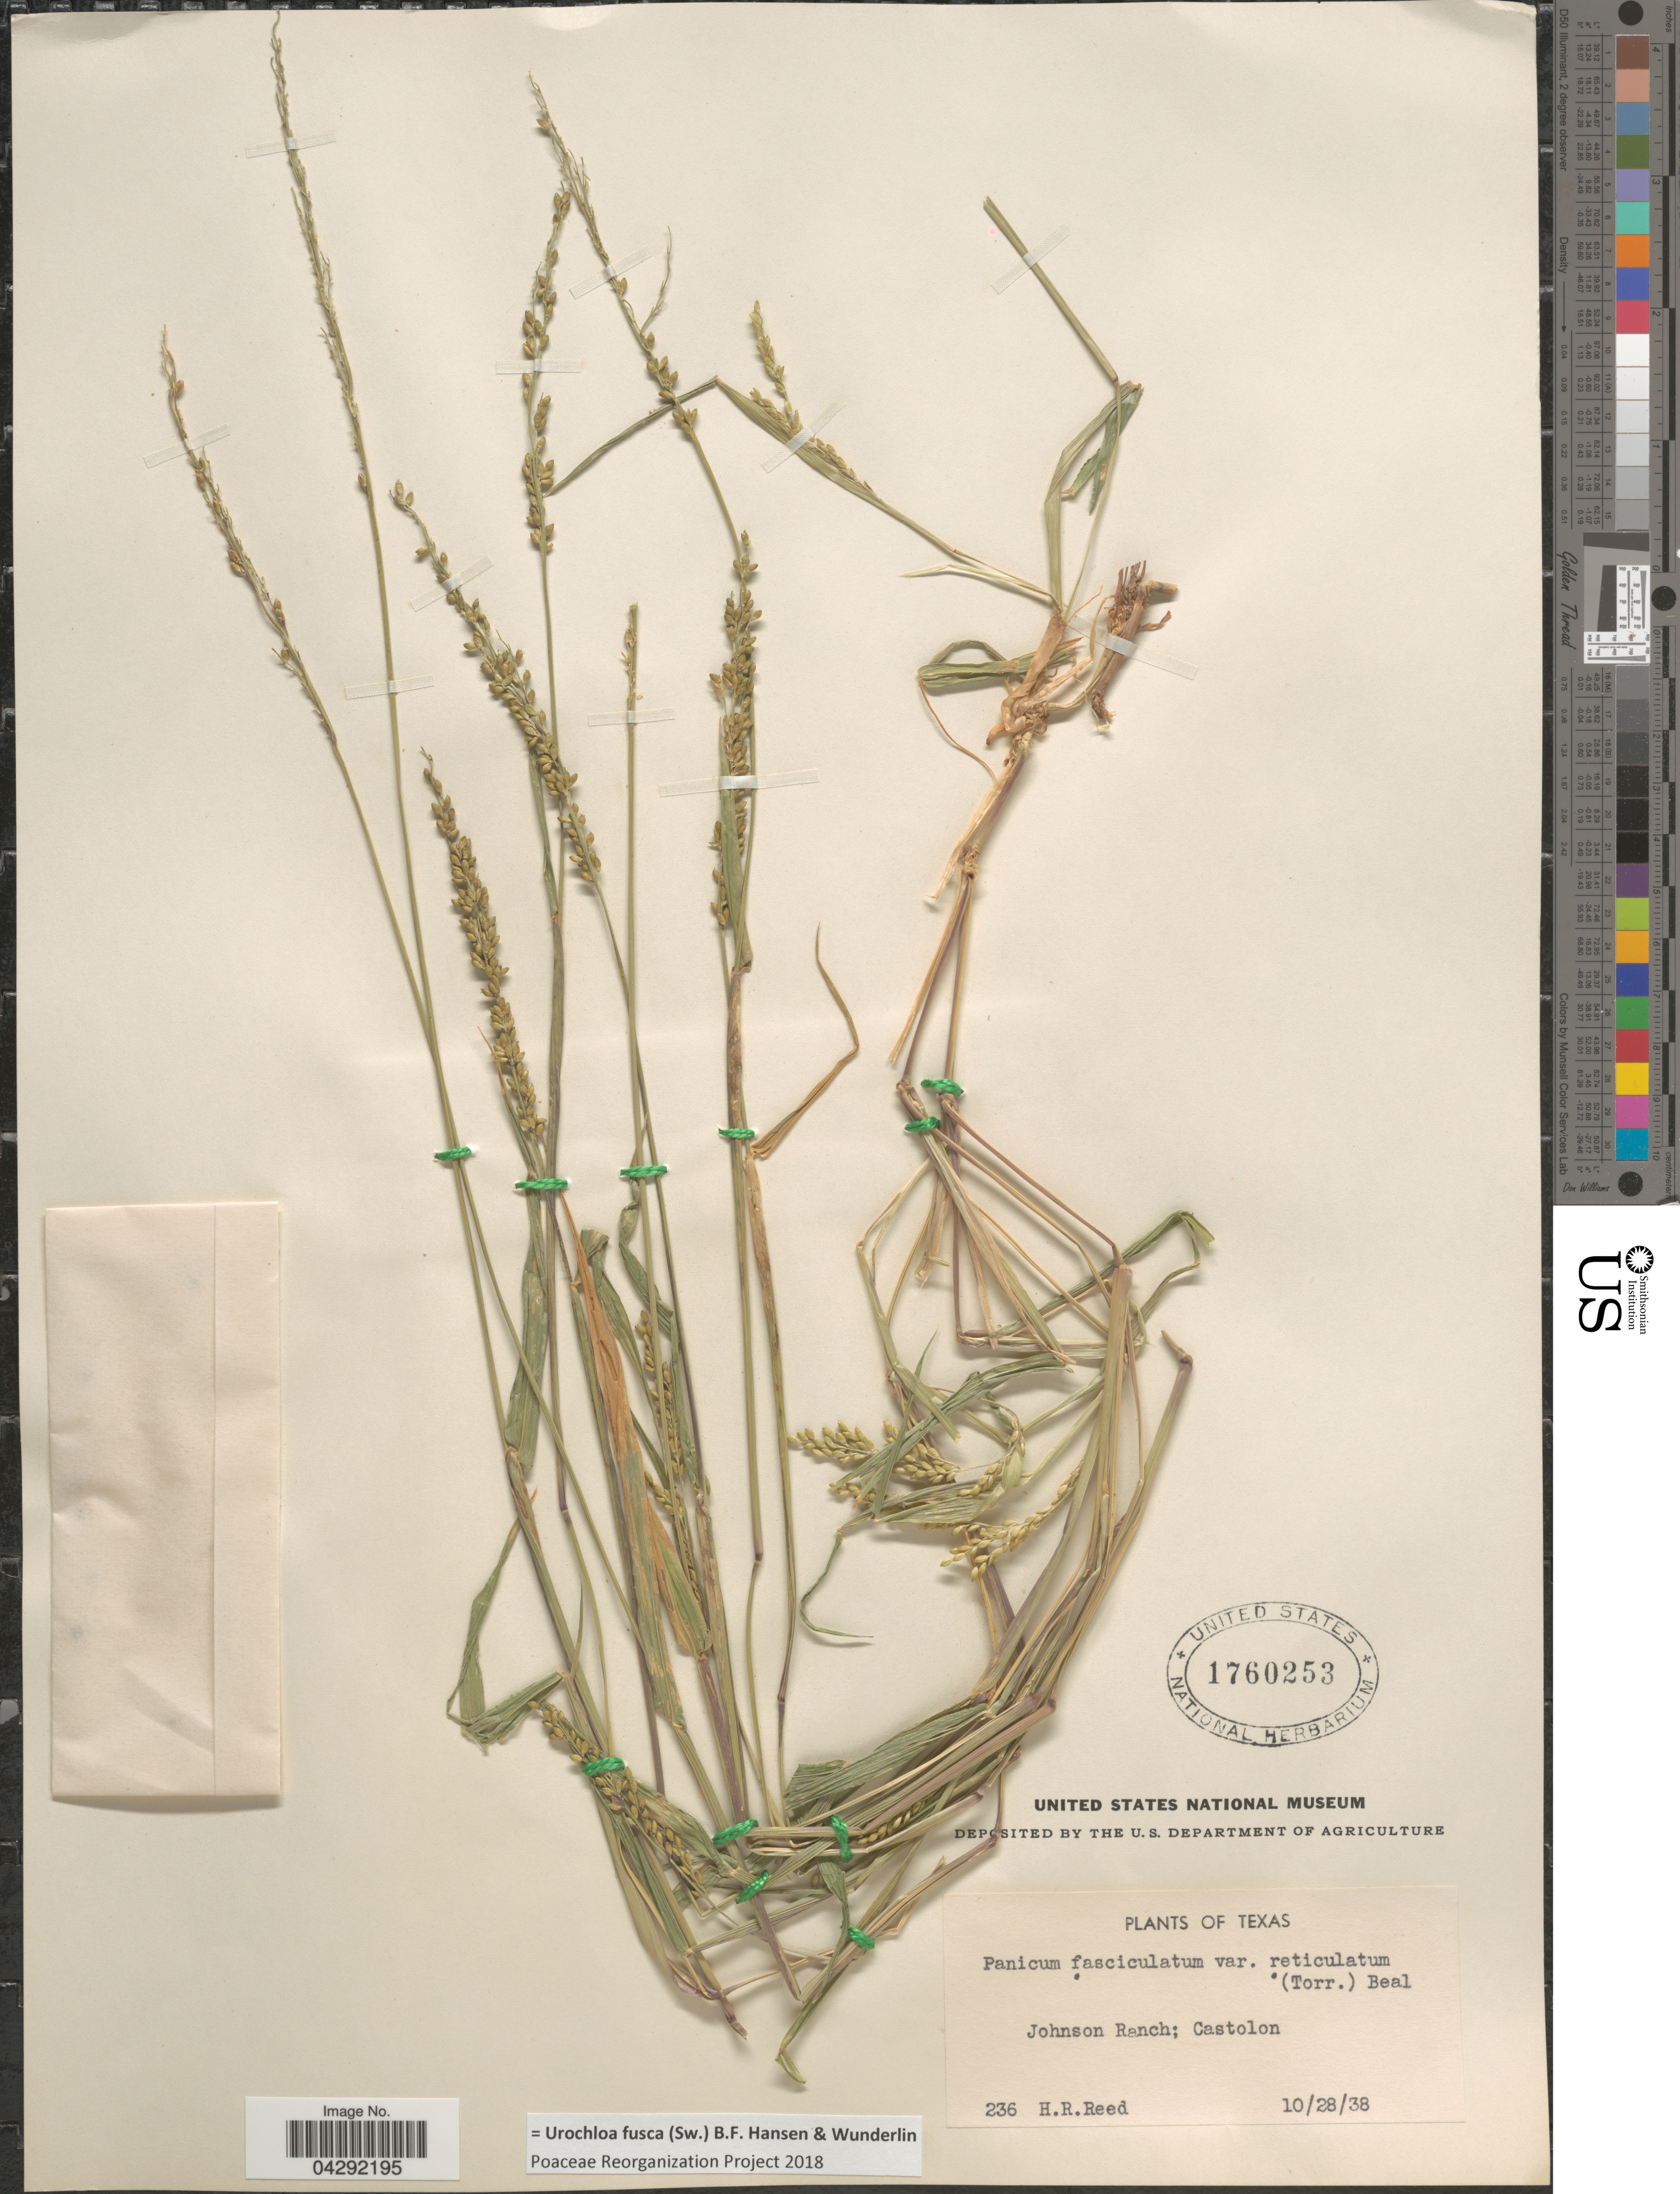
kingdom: Plantae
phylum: Tracheophyta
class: Liliopsida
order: Poales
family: Poaceae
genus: Urochloa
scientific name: Urochloa fusca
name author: (Sw.) B.F. Hansen & Wunderlin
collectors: H. Reed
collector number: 236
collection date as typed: Transcribed d/m/y: 28/10/38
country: United States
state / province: Texas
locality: Johnson Ranch; Castolon.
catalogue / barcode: US 1760253